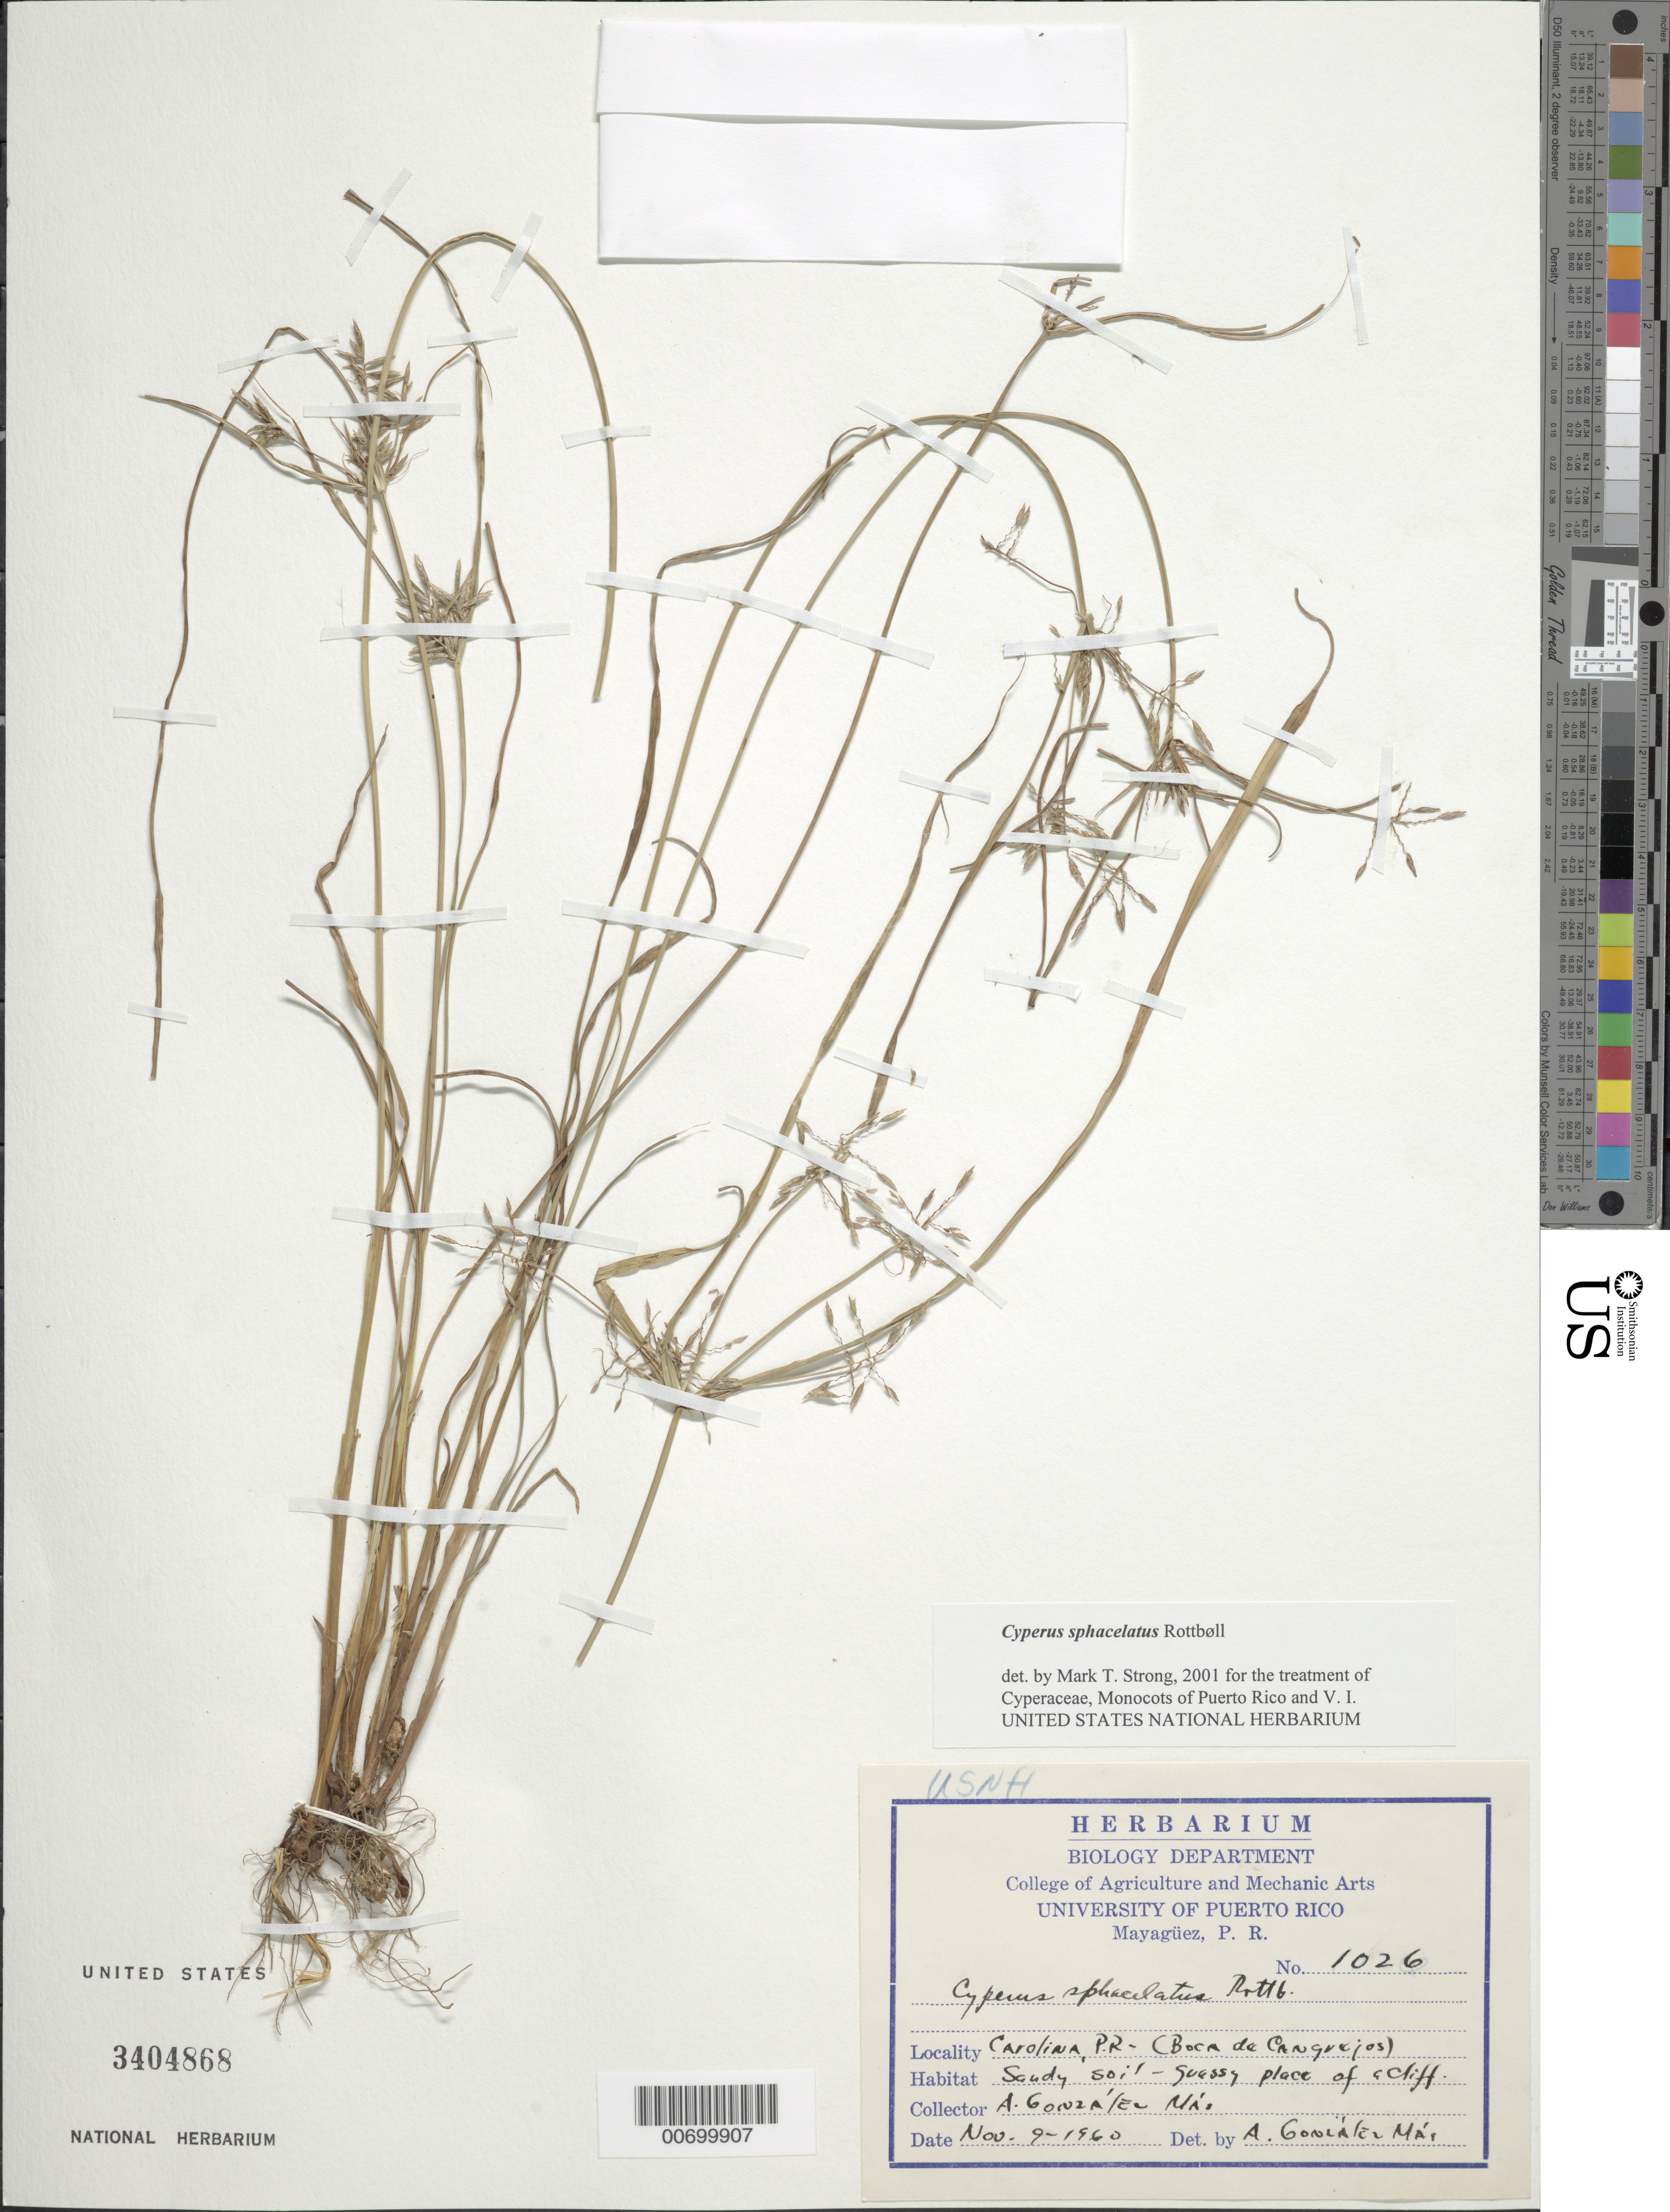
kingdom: Plantae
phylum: Tracheophyta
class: Liliopsida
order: Poales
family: Cyperaceae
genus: Cyperus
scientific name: Cyperus sphacelatus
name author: Rottb.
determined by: Strong, M. T., (US), Smithsonian Institution - National Museum of Natural History (UNITED STATES)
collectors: A. González Más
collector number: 1026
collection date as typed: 09 Nov 1960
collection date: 1960-11-09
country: Puerto Rico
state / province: Carolina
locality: Carolina: Boca de Cangrejos.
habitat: Grassy place of cliff.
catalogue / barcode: US 3404868